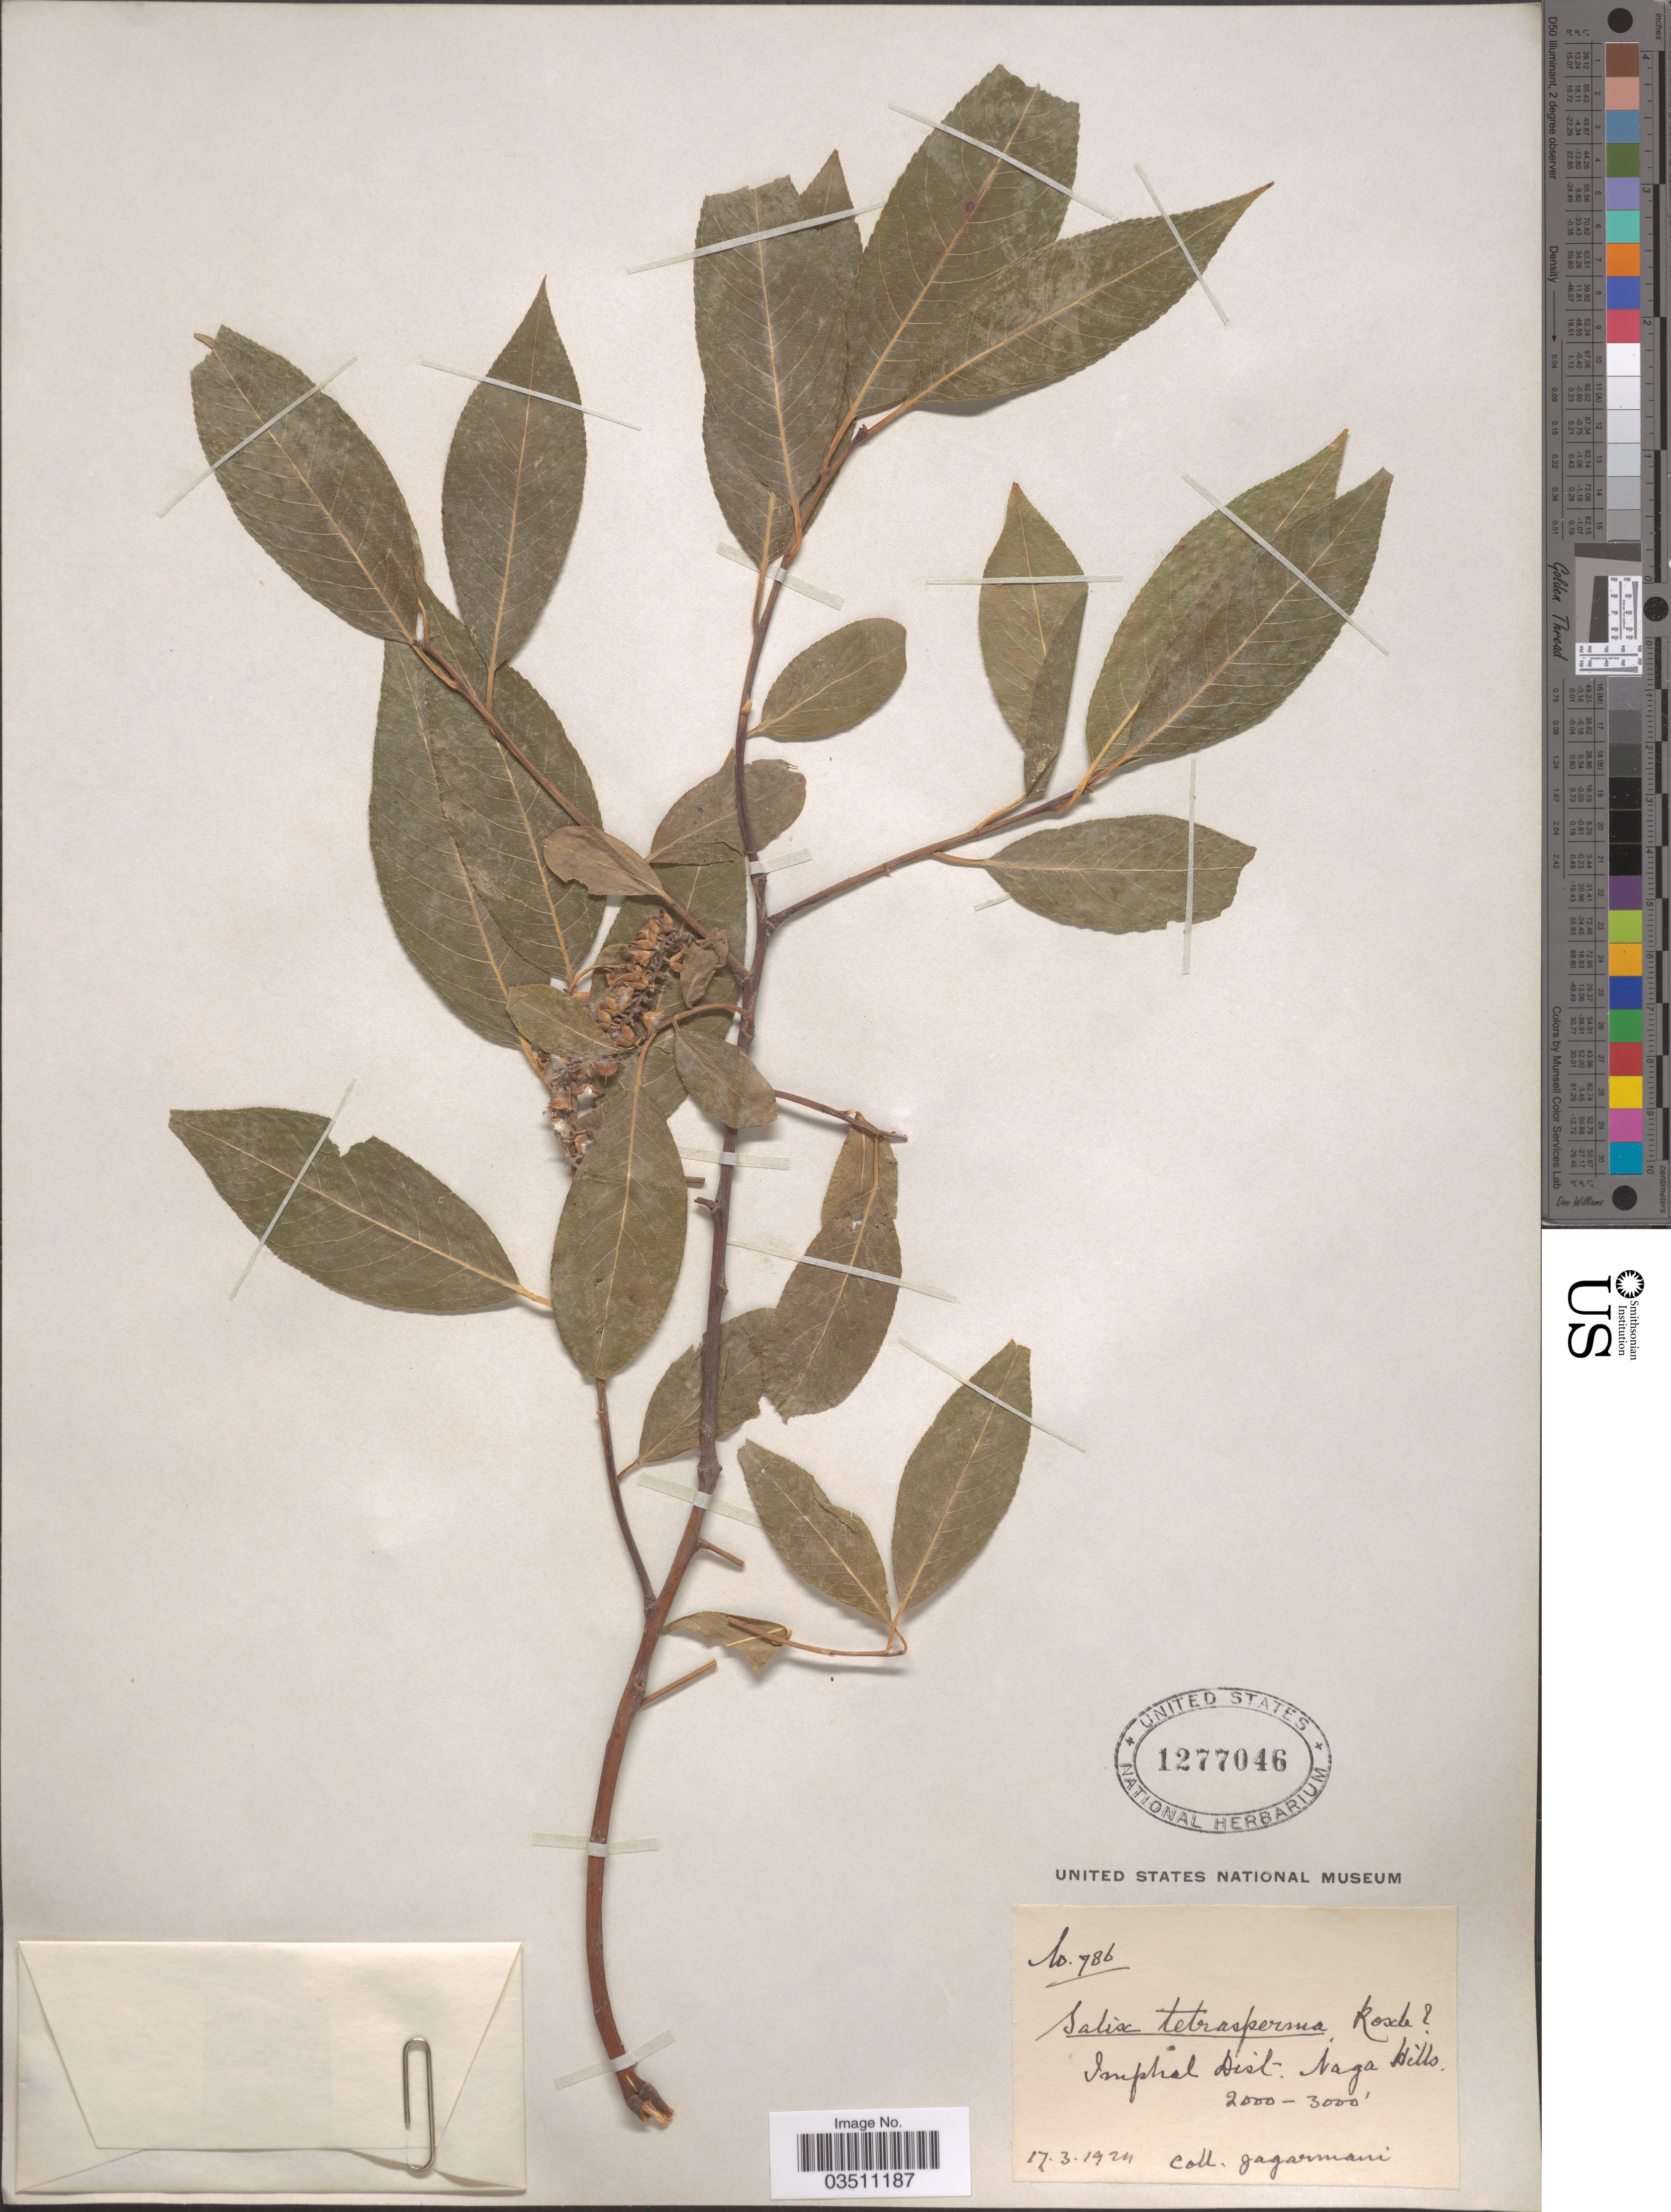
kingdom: Plantae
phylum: Tracheophyta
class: Magnoliopsida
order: Malpighiales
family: Salicaceae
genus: Salix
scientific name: Salix tetrasperma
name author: Roxb.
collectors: -. Jagarmani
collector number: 786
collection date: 1924-03-17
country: India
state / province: Nagaland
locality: Imphal Dist. Naga Hills.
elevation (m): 610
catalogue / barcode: US 1277046